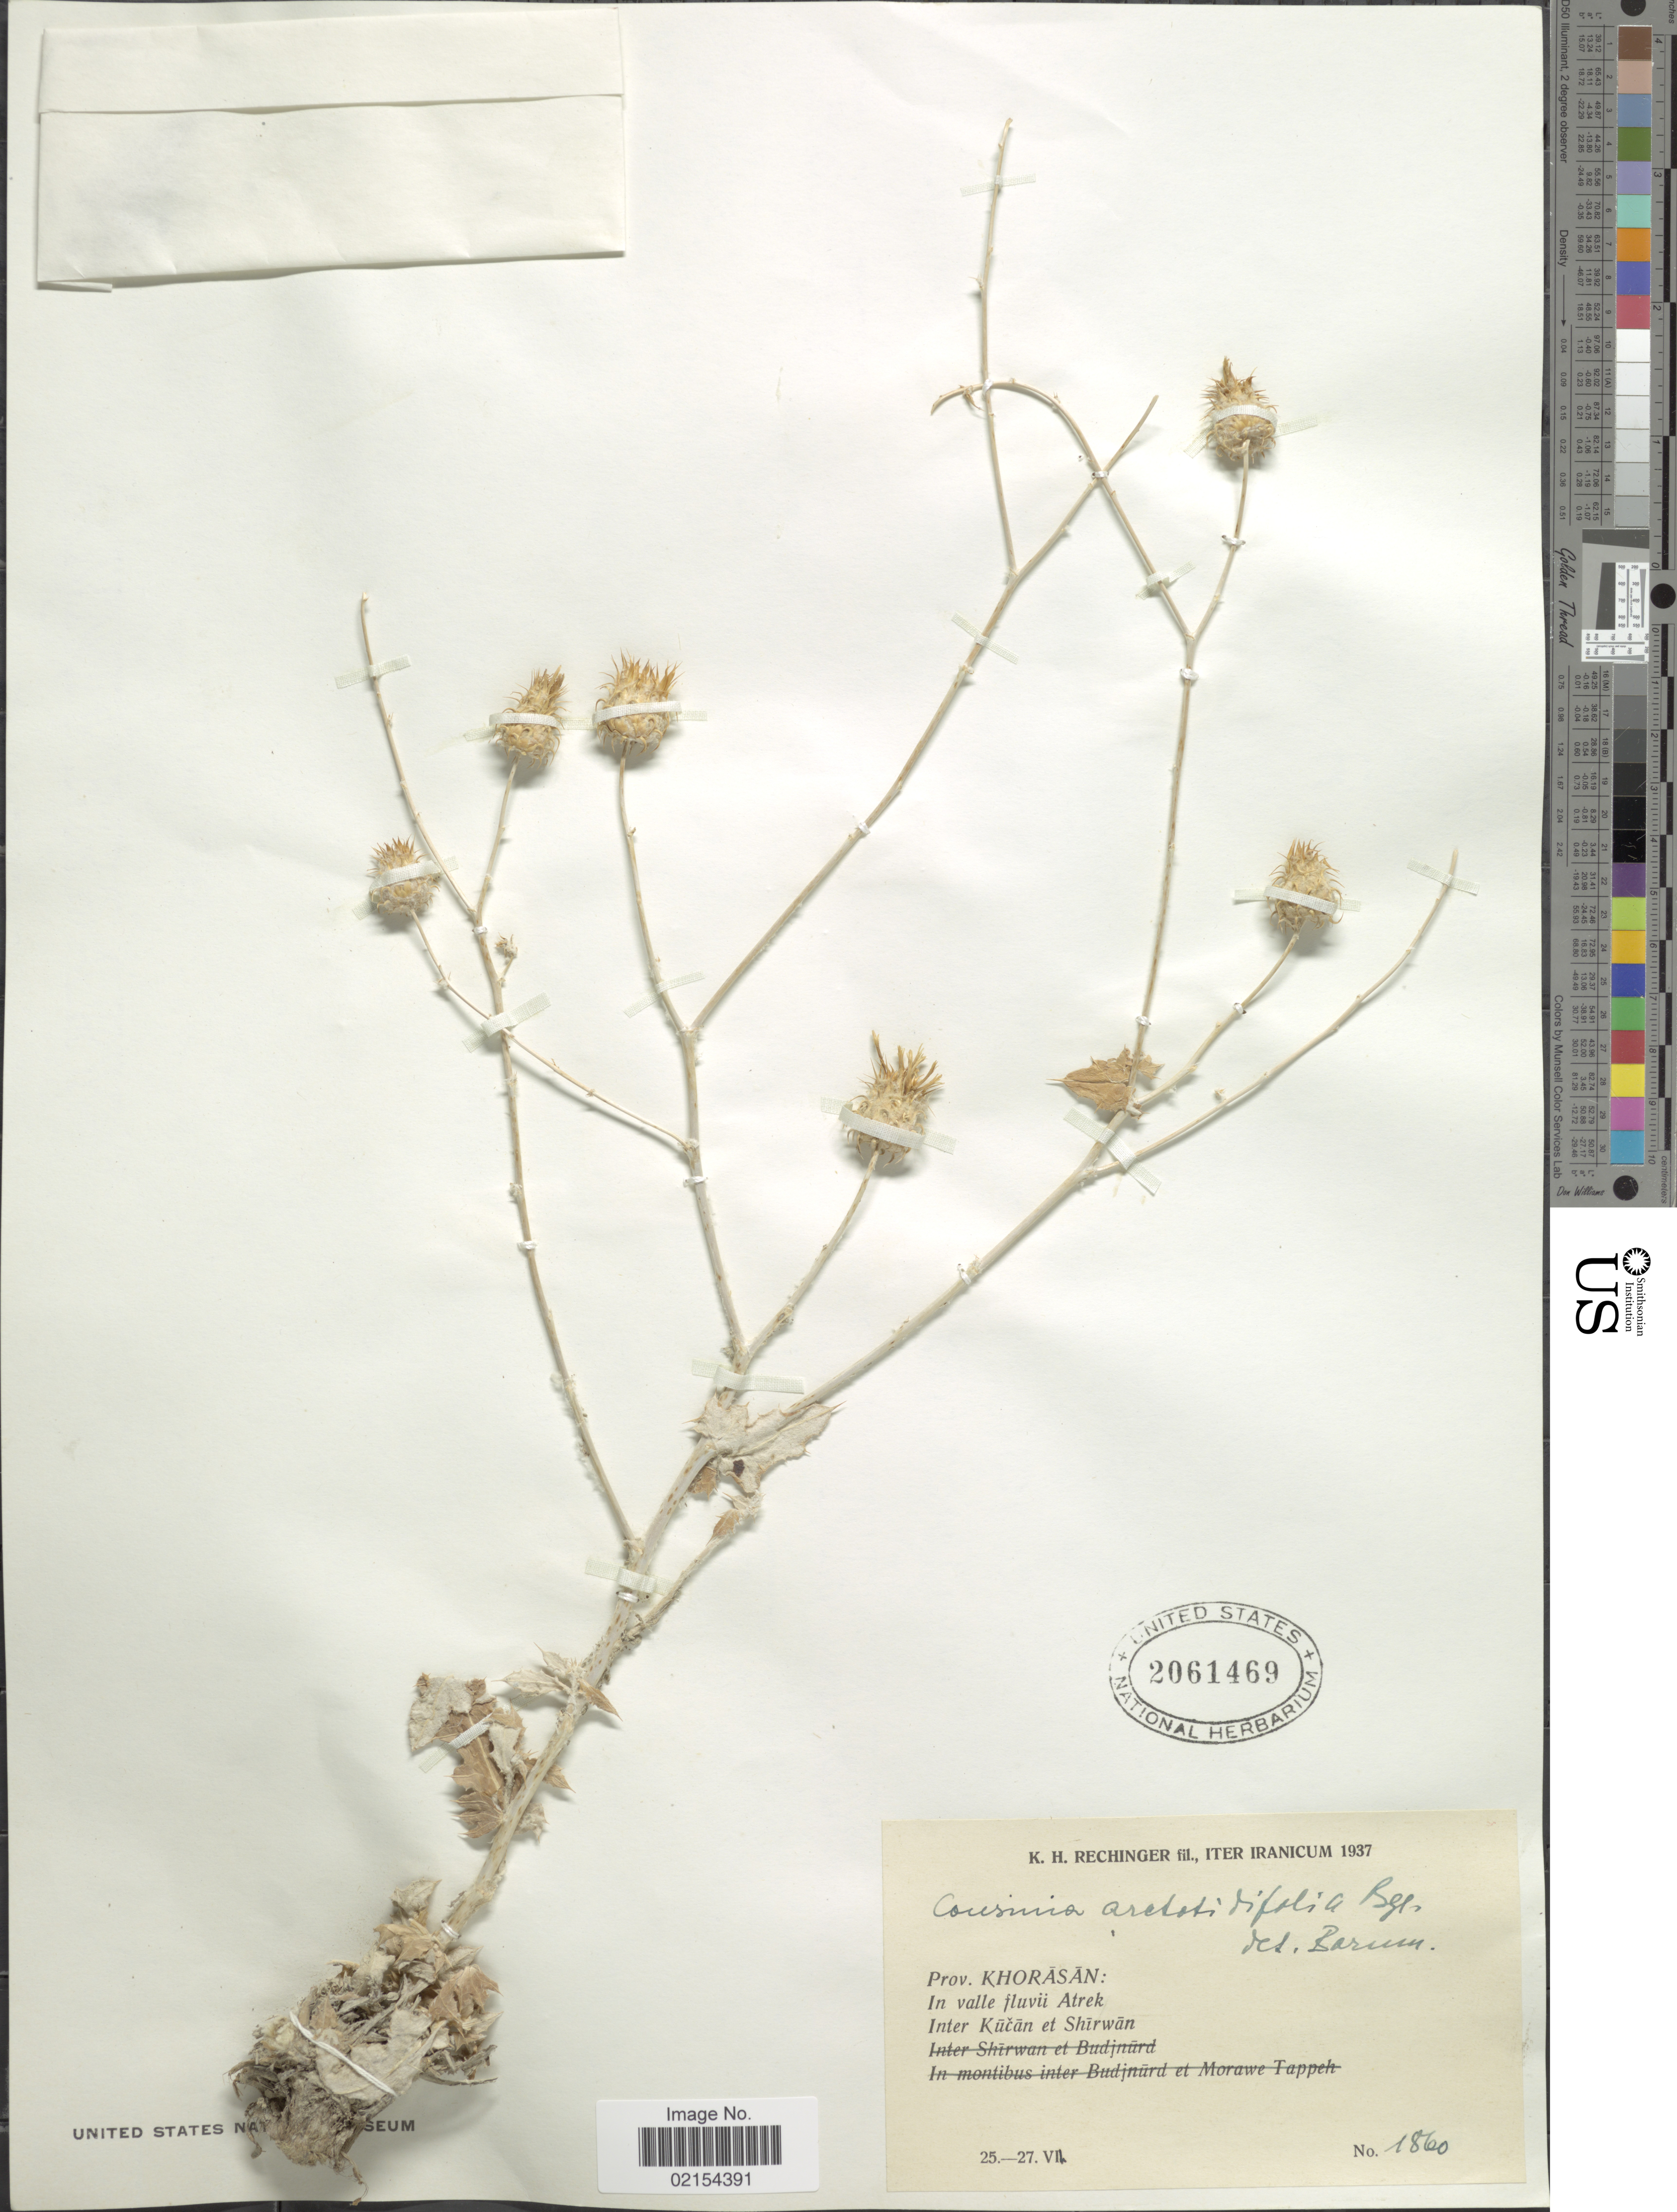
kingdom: Plantae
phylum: Tracheophyta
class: Magnoliopsida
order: Asterales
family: Asteraceae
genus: Cousinia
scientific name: Cousinia arctotidifolia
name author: Bunge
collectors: K. H. Rechinger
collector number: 1860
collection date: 1937-07-25/1937-07-27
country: Iran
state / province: Khorasan [obsolete]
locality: Prov. Khorasan: In valle fluvii Atrek, Inter Kucan et Shirwan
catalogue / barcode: US 2061469